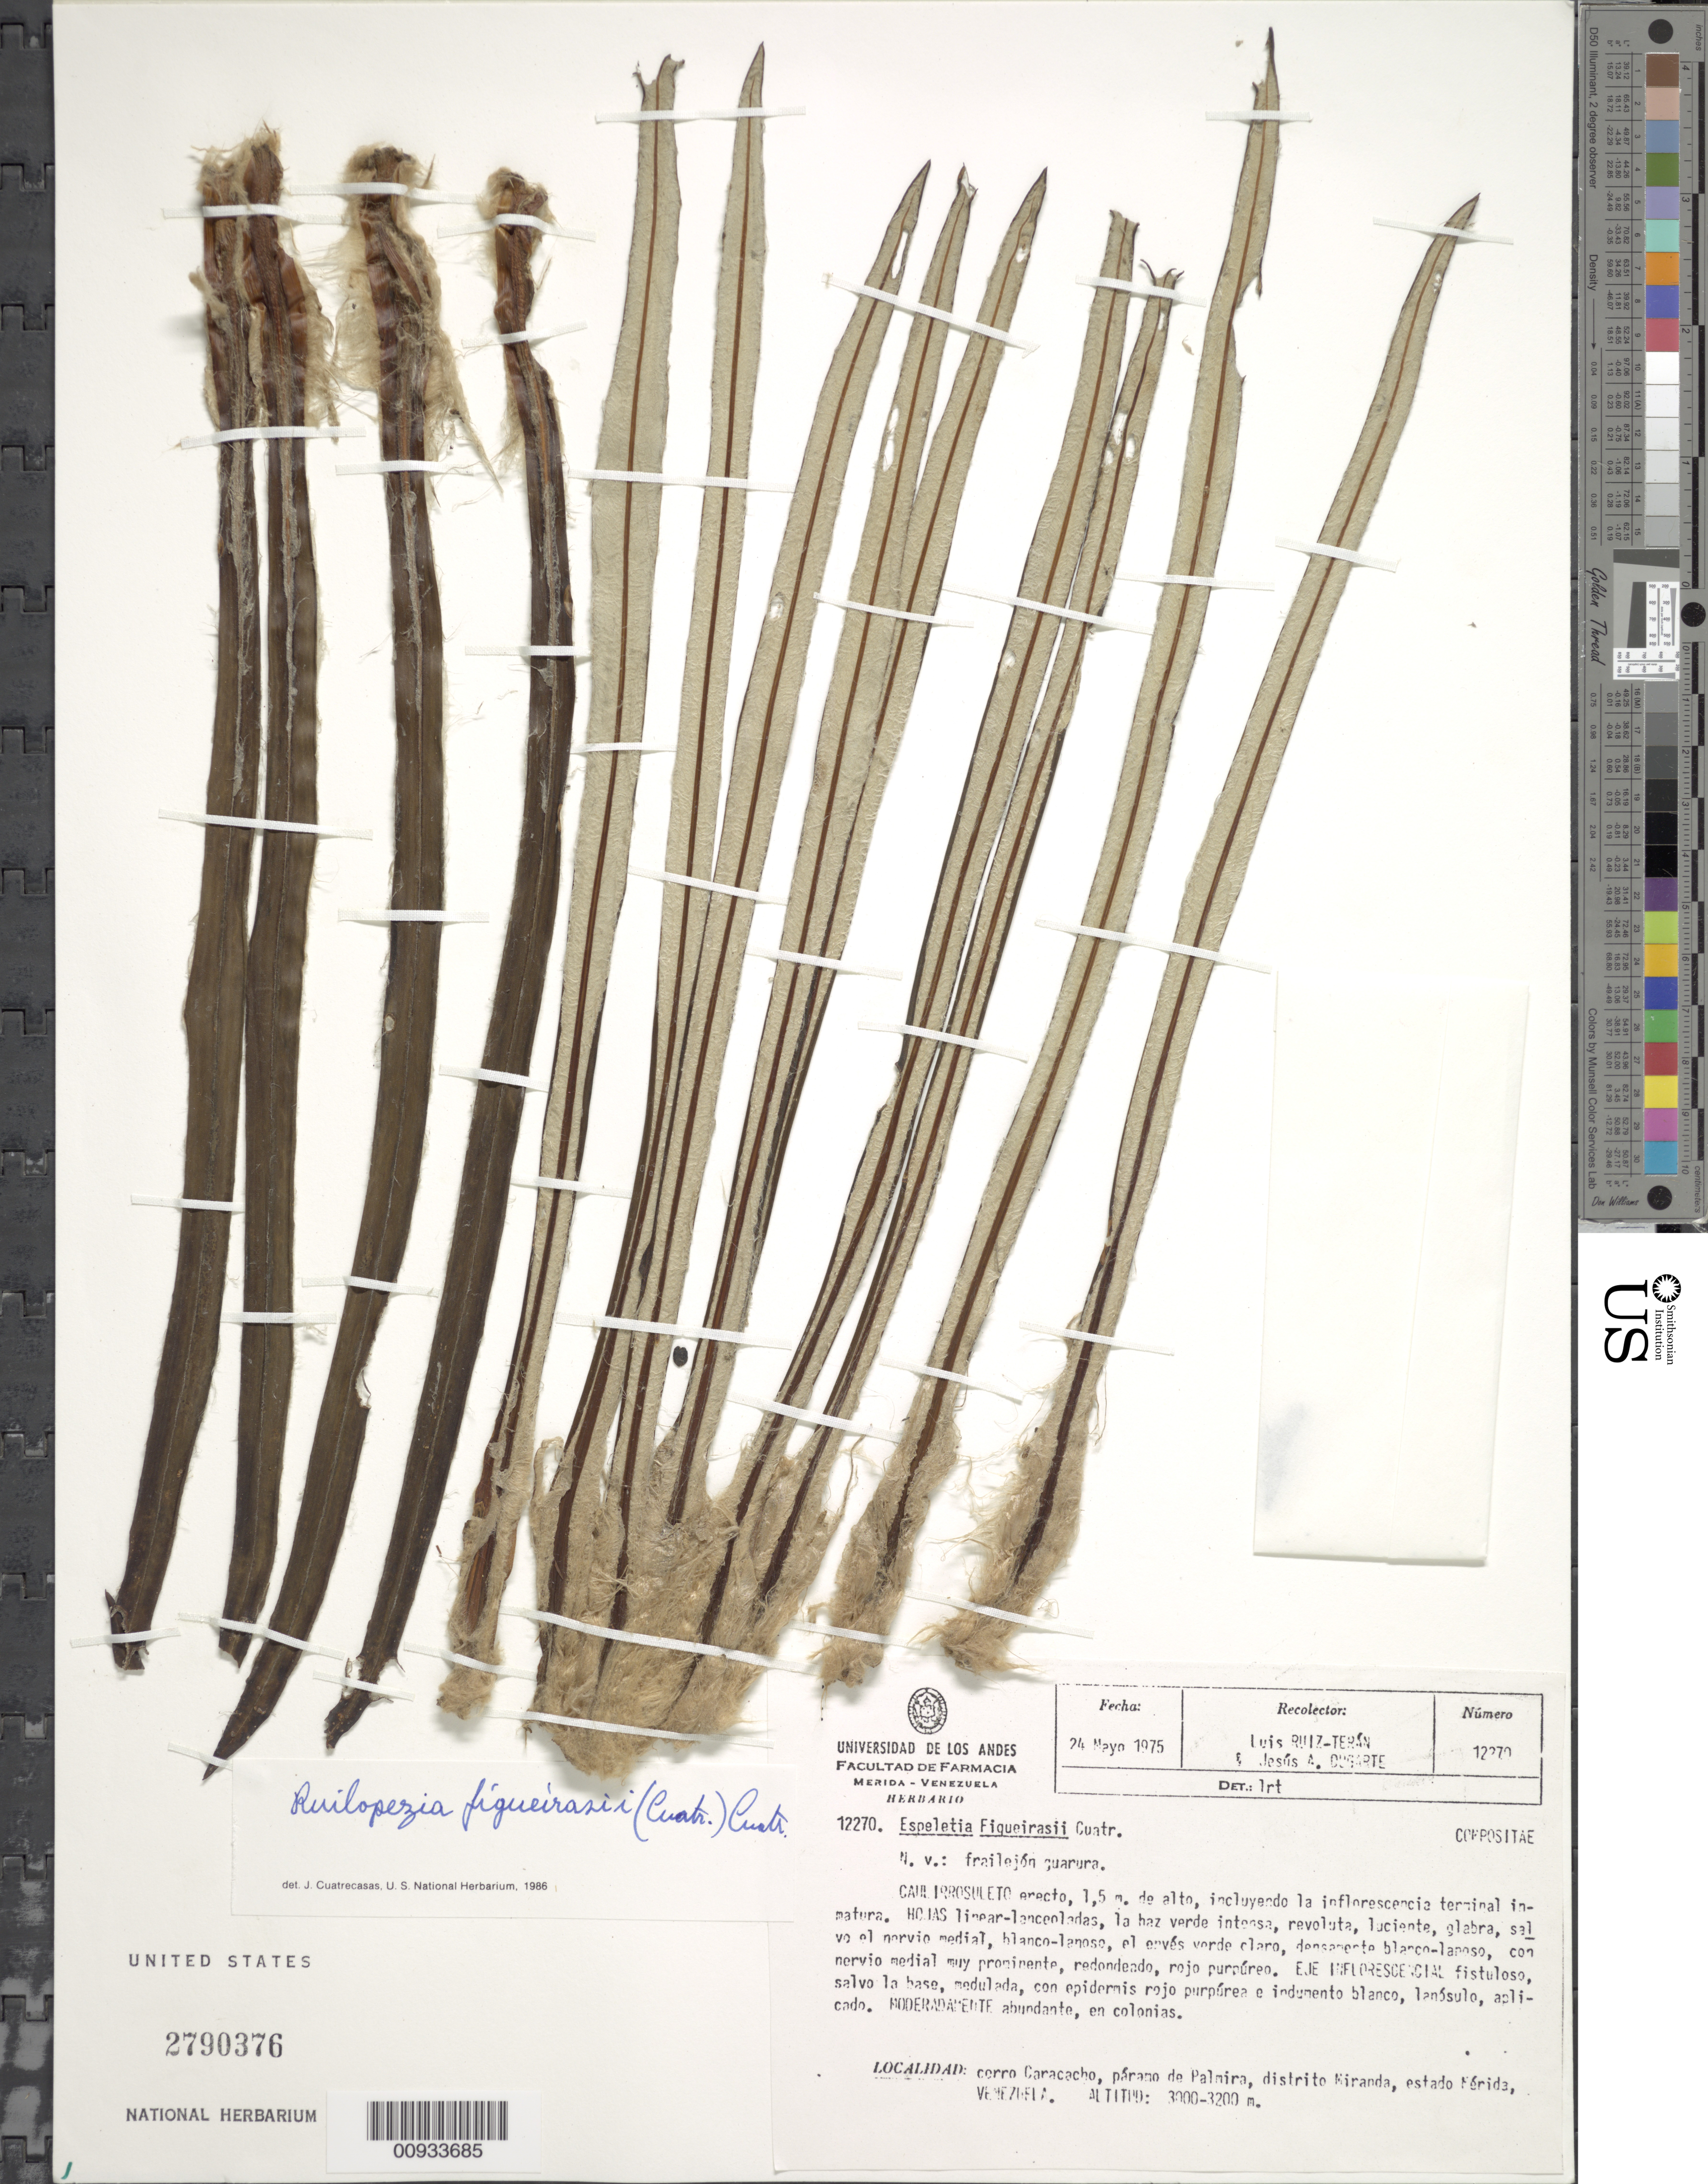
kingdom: Plantae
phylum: Tracheophyta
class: Magnoliopsida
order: Asterales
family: Asteraceae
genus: Ruilopezia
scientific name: Ruilopezia figueirasii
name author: (Cuatrec.) Cuatrec.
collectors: L. E. Ruíz-Terán & J. Dugarte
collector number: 12272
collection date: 1975-05-24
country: Venezuela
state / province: Mérida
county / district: Miranda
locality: Páramo de Palmira. Páramo de Palmira, Cerro Caracacho.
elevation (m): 3000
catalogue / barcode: US 2790376